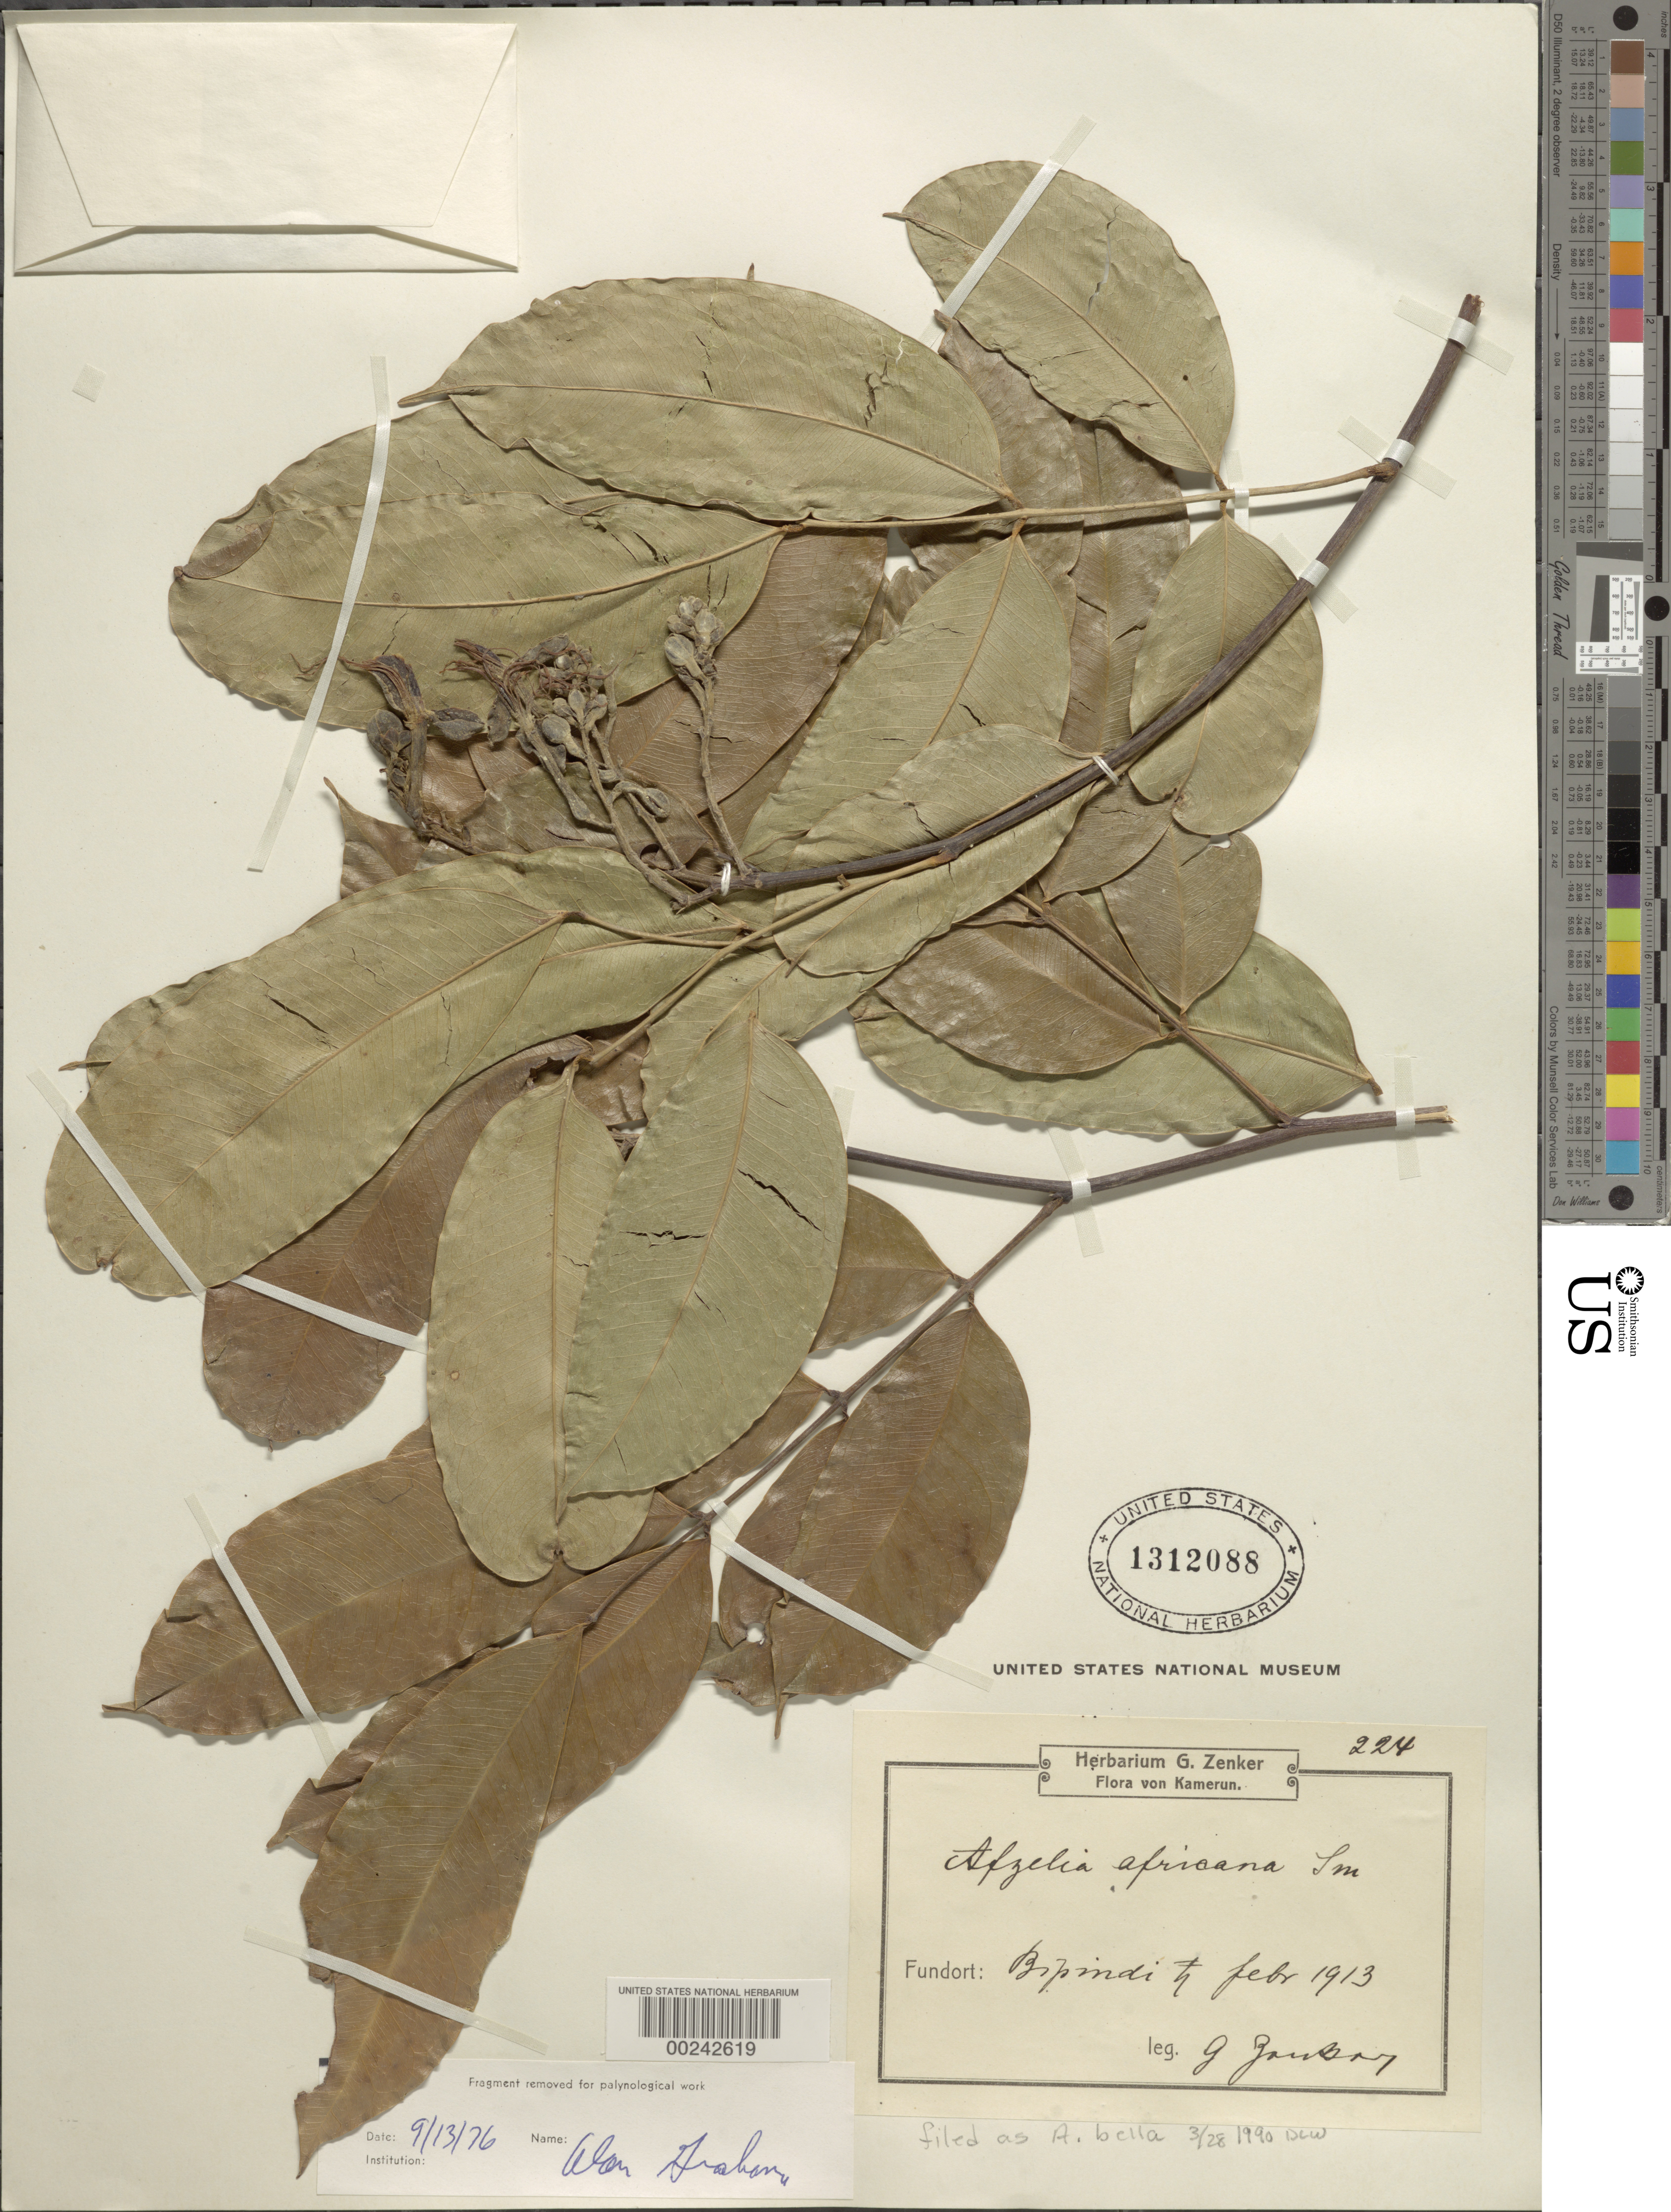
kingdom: Plantae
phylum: Tracheophyta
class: Magnoliopsida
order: Fabales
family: Fabaceae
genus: Afzelia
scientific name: Afzelia bella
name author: Harms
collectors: G. A. Zenker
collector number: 224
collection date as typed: Feb 1913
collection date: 1913-02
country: Cameroon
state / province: Sud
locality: Bipindi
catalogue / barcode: US 1312088